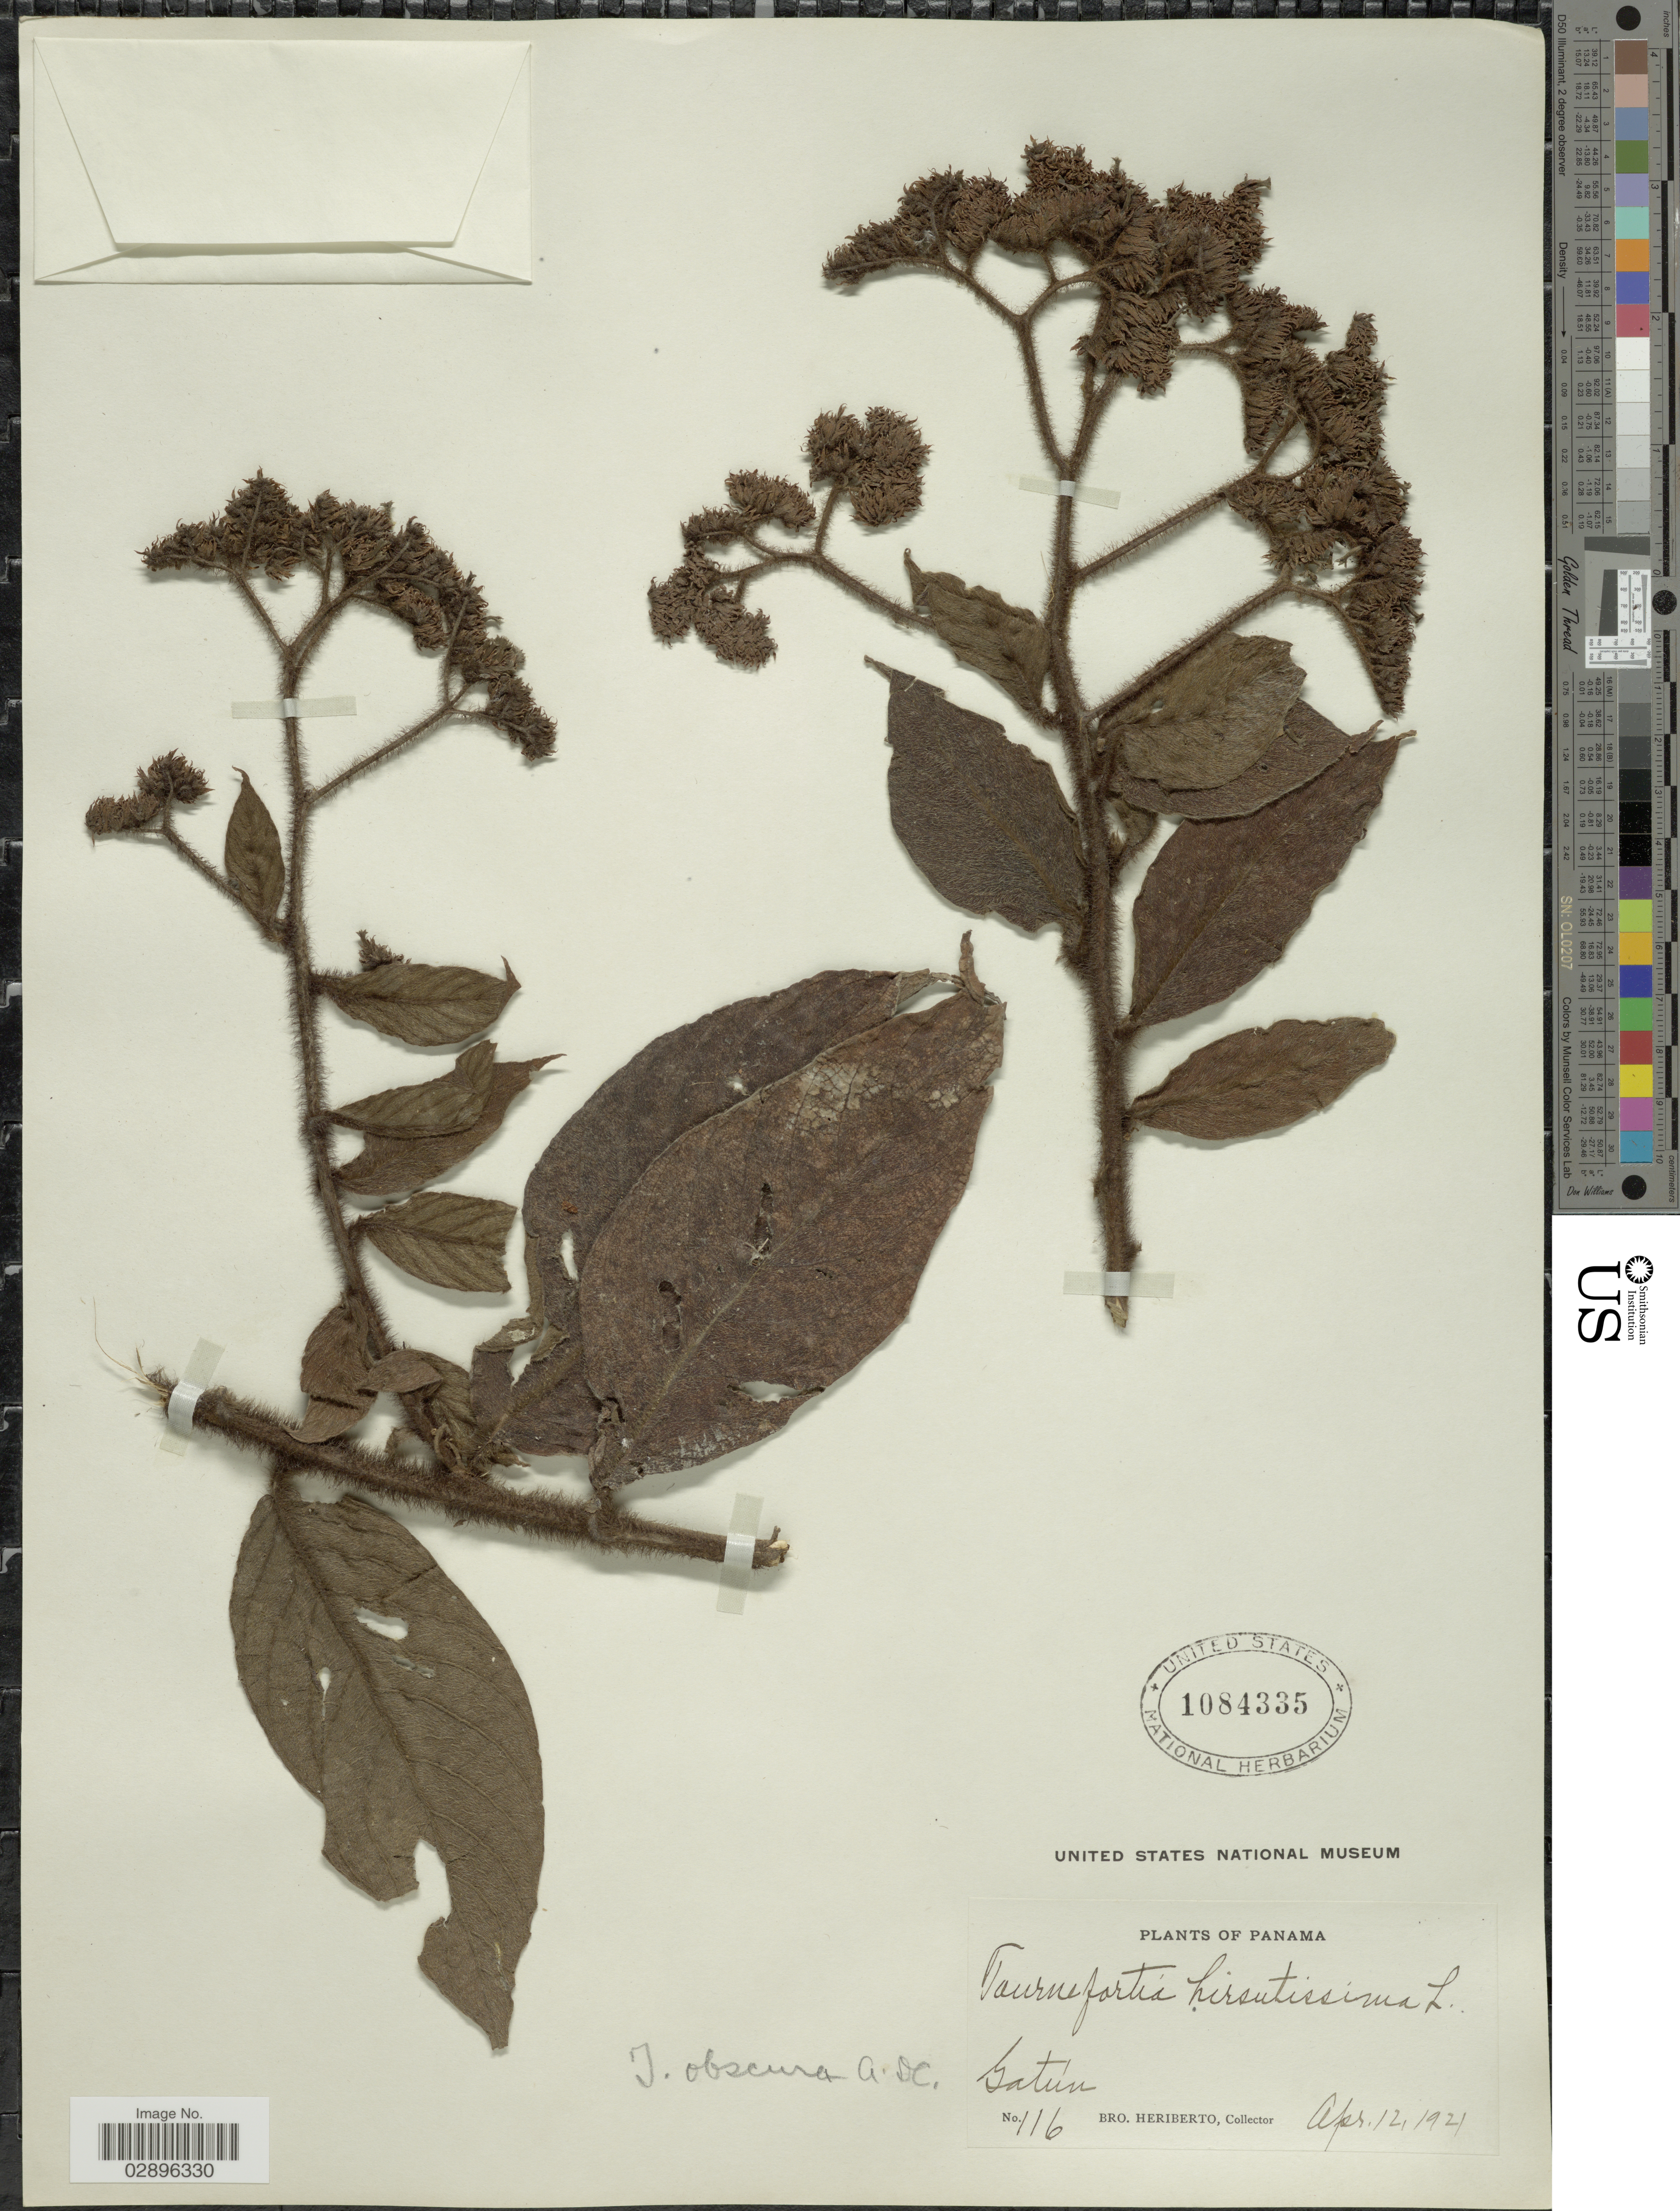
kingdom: Plantae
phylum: Tracheophyta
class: Magnoliopsida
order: Boraginales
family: Heliotropiaceae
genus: Tournefortia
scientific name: Tournefortia cuspidata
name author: Kunth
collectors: B. Heriberto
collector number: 116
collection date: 1921-04-12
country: Panama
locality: Gatún.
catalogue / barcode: US 1084335